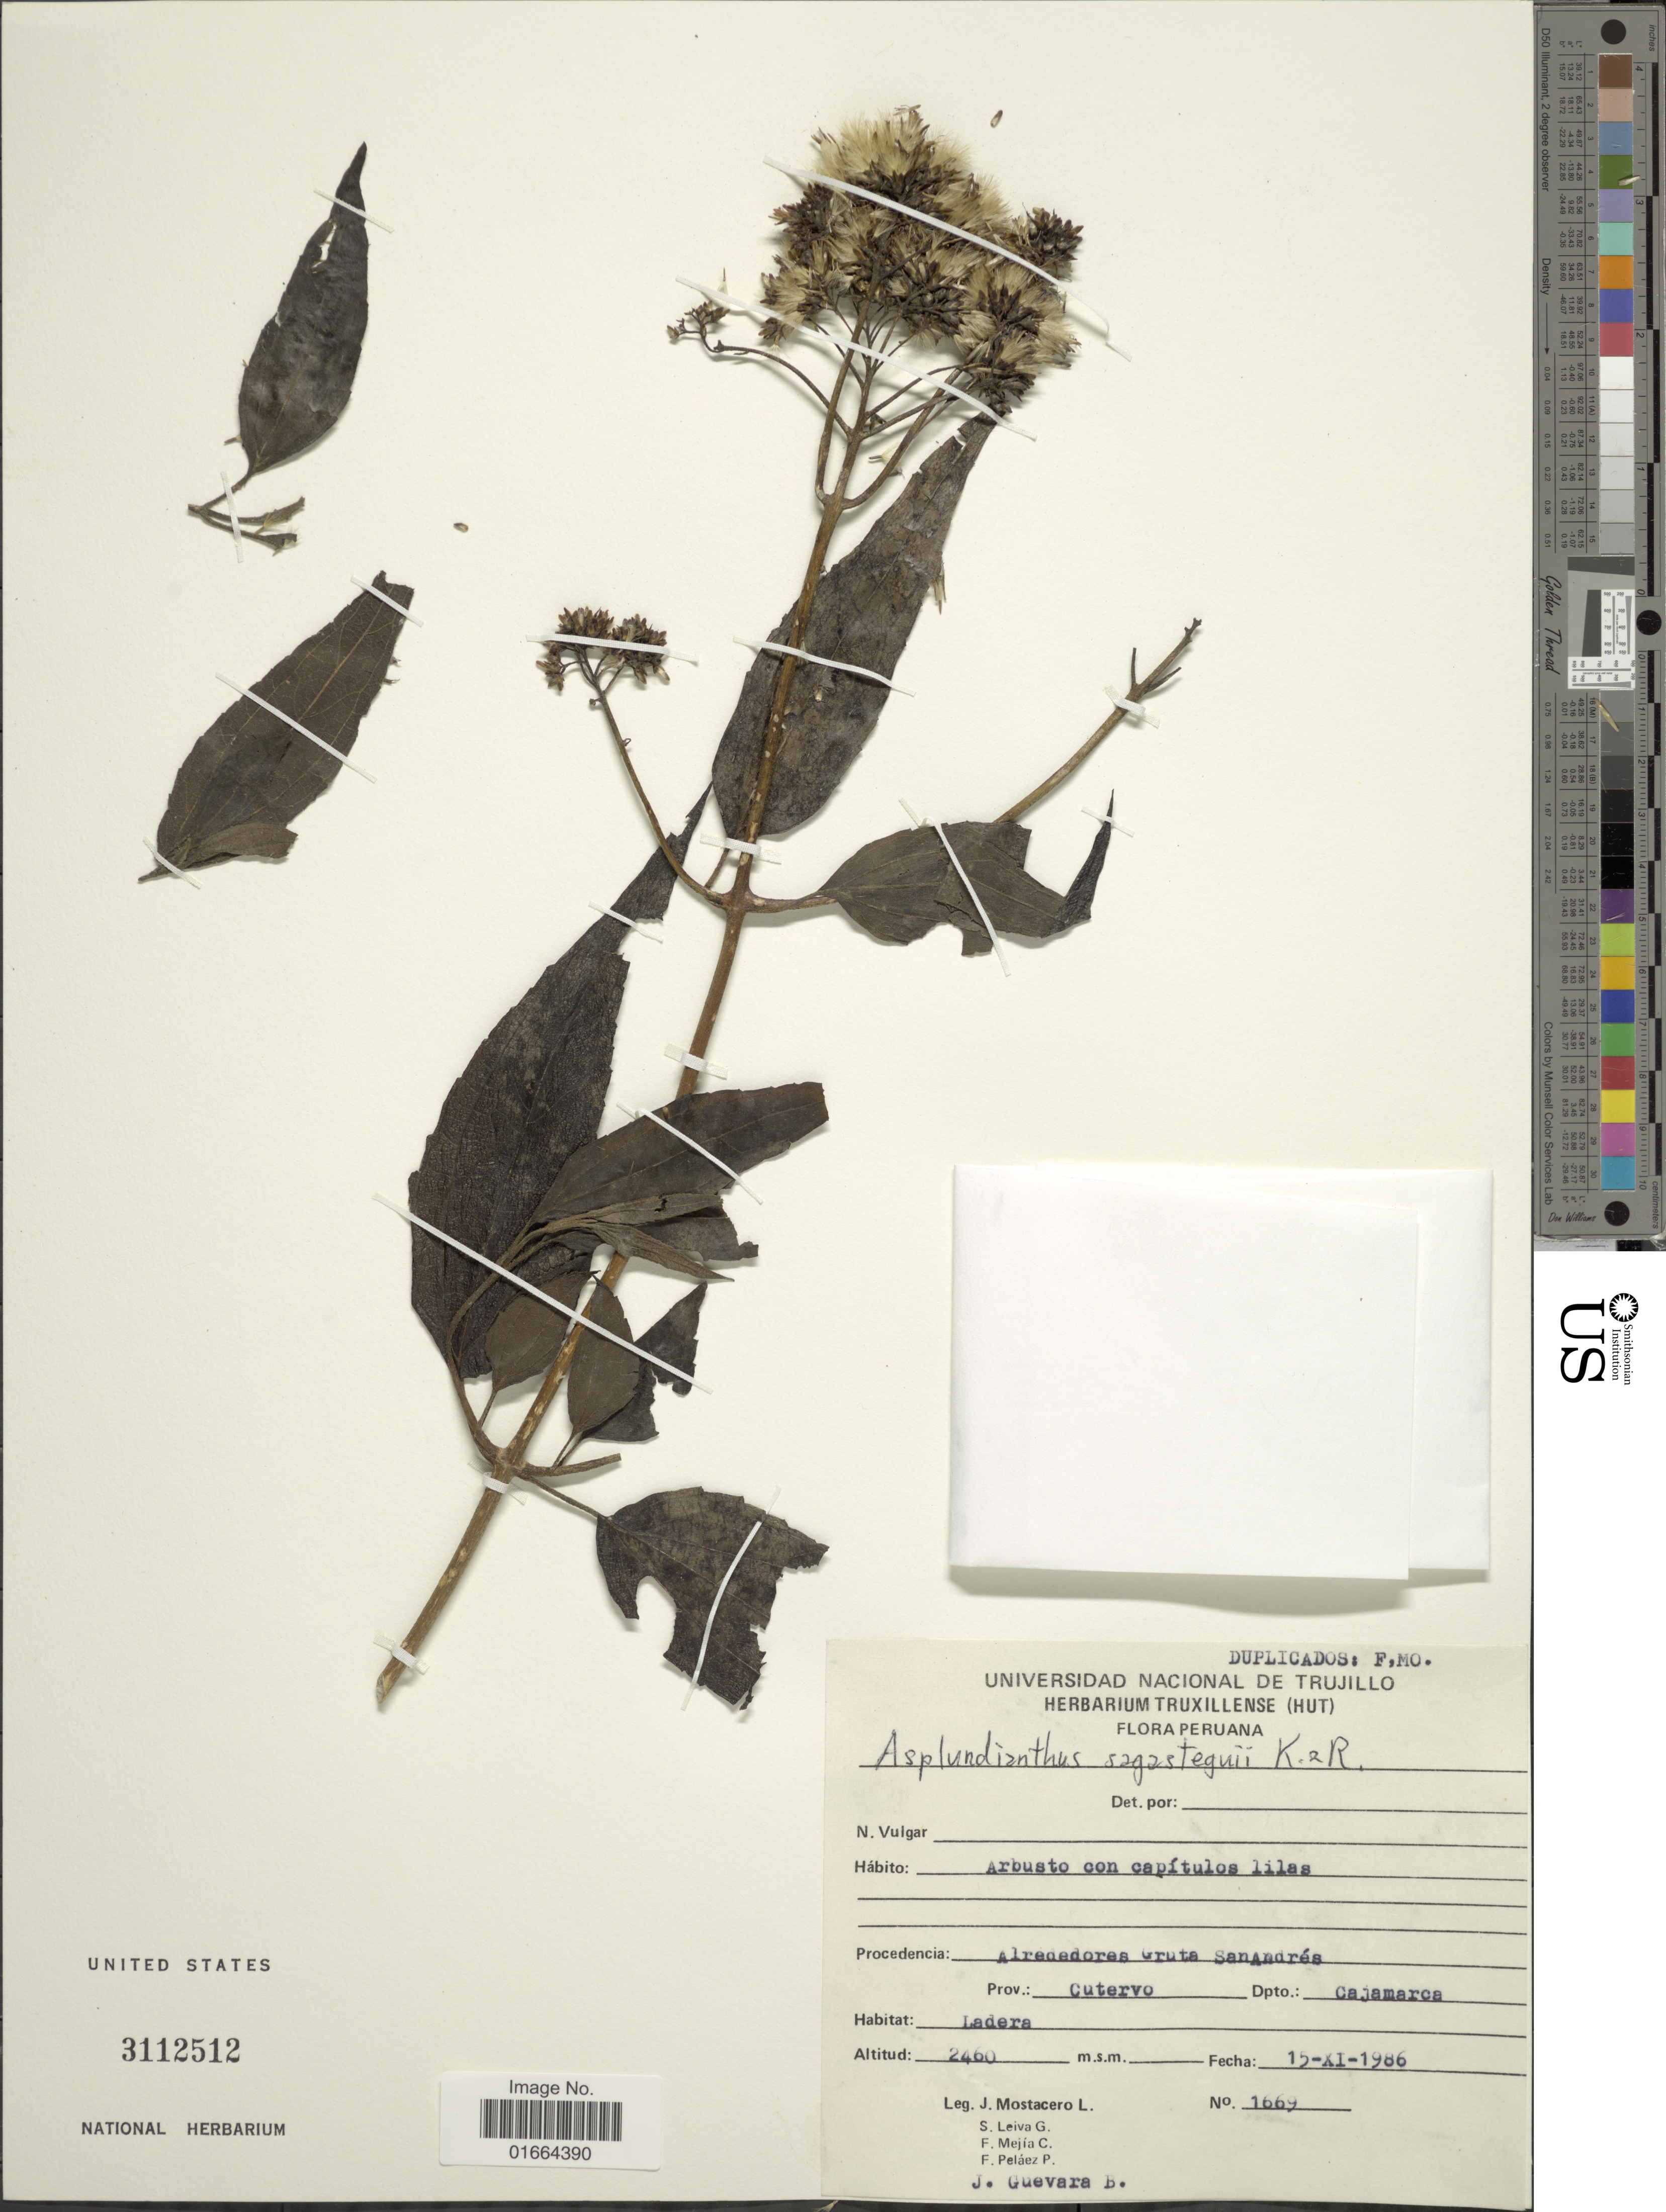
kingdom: Plantae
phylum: Tracheophyta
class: Magnoliopsida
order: Asterales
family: Asteraceae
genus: Asplundianthus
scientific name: Asplundianthus sagasteguii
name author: R.M. King & H. Rob.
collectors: J. Mostacero, S. Leiva, F. Mejía, F. Pelaez P. & J. Guevara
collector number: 1669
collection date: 1986-11-15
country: Peru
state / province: Cajamarca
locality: Procedencia: Alrededores Gruta San Andres, Prov.: Cutervo, Dpto.: Cajamarca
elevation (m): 2460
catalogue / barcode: US 3112512